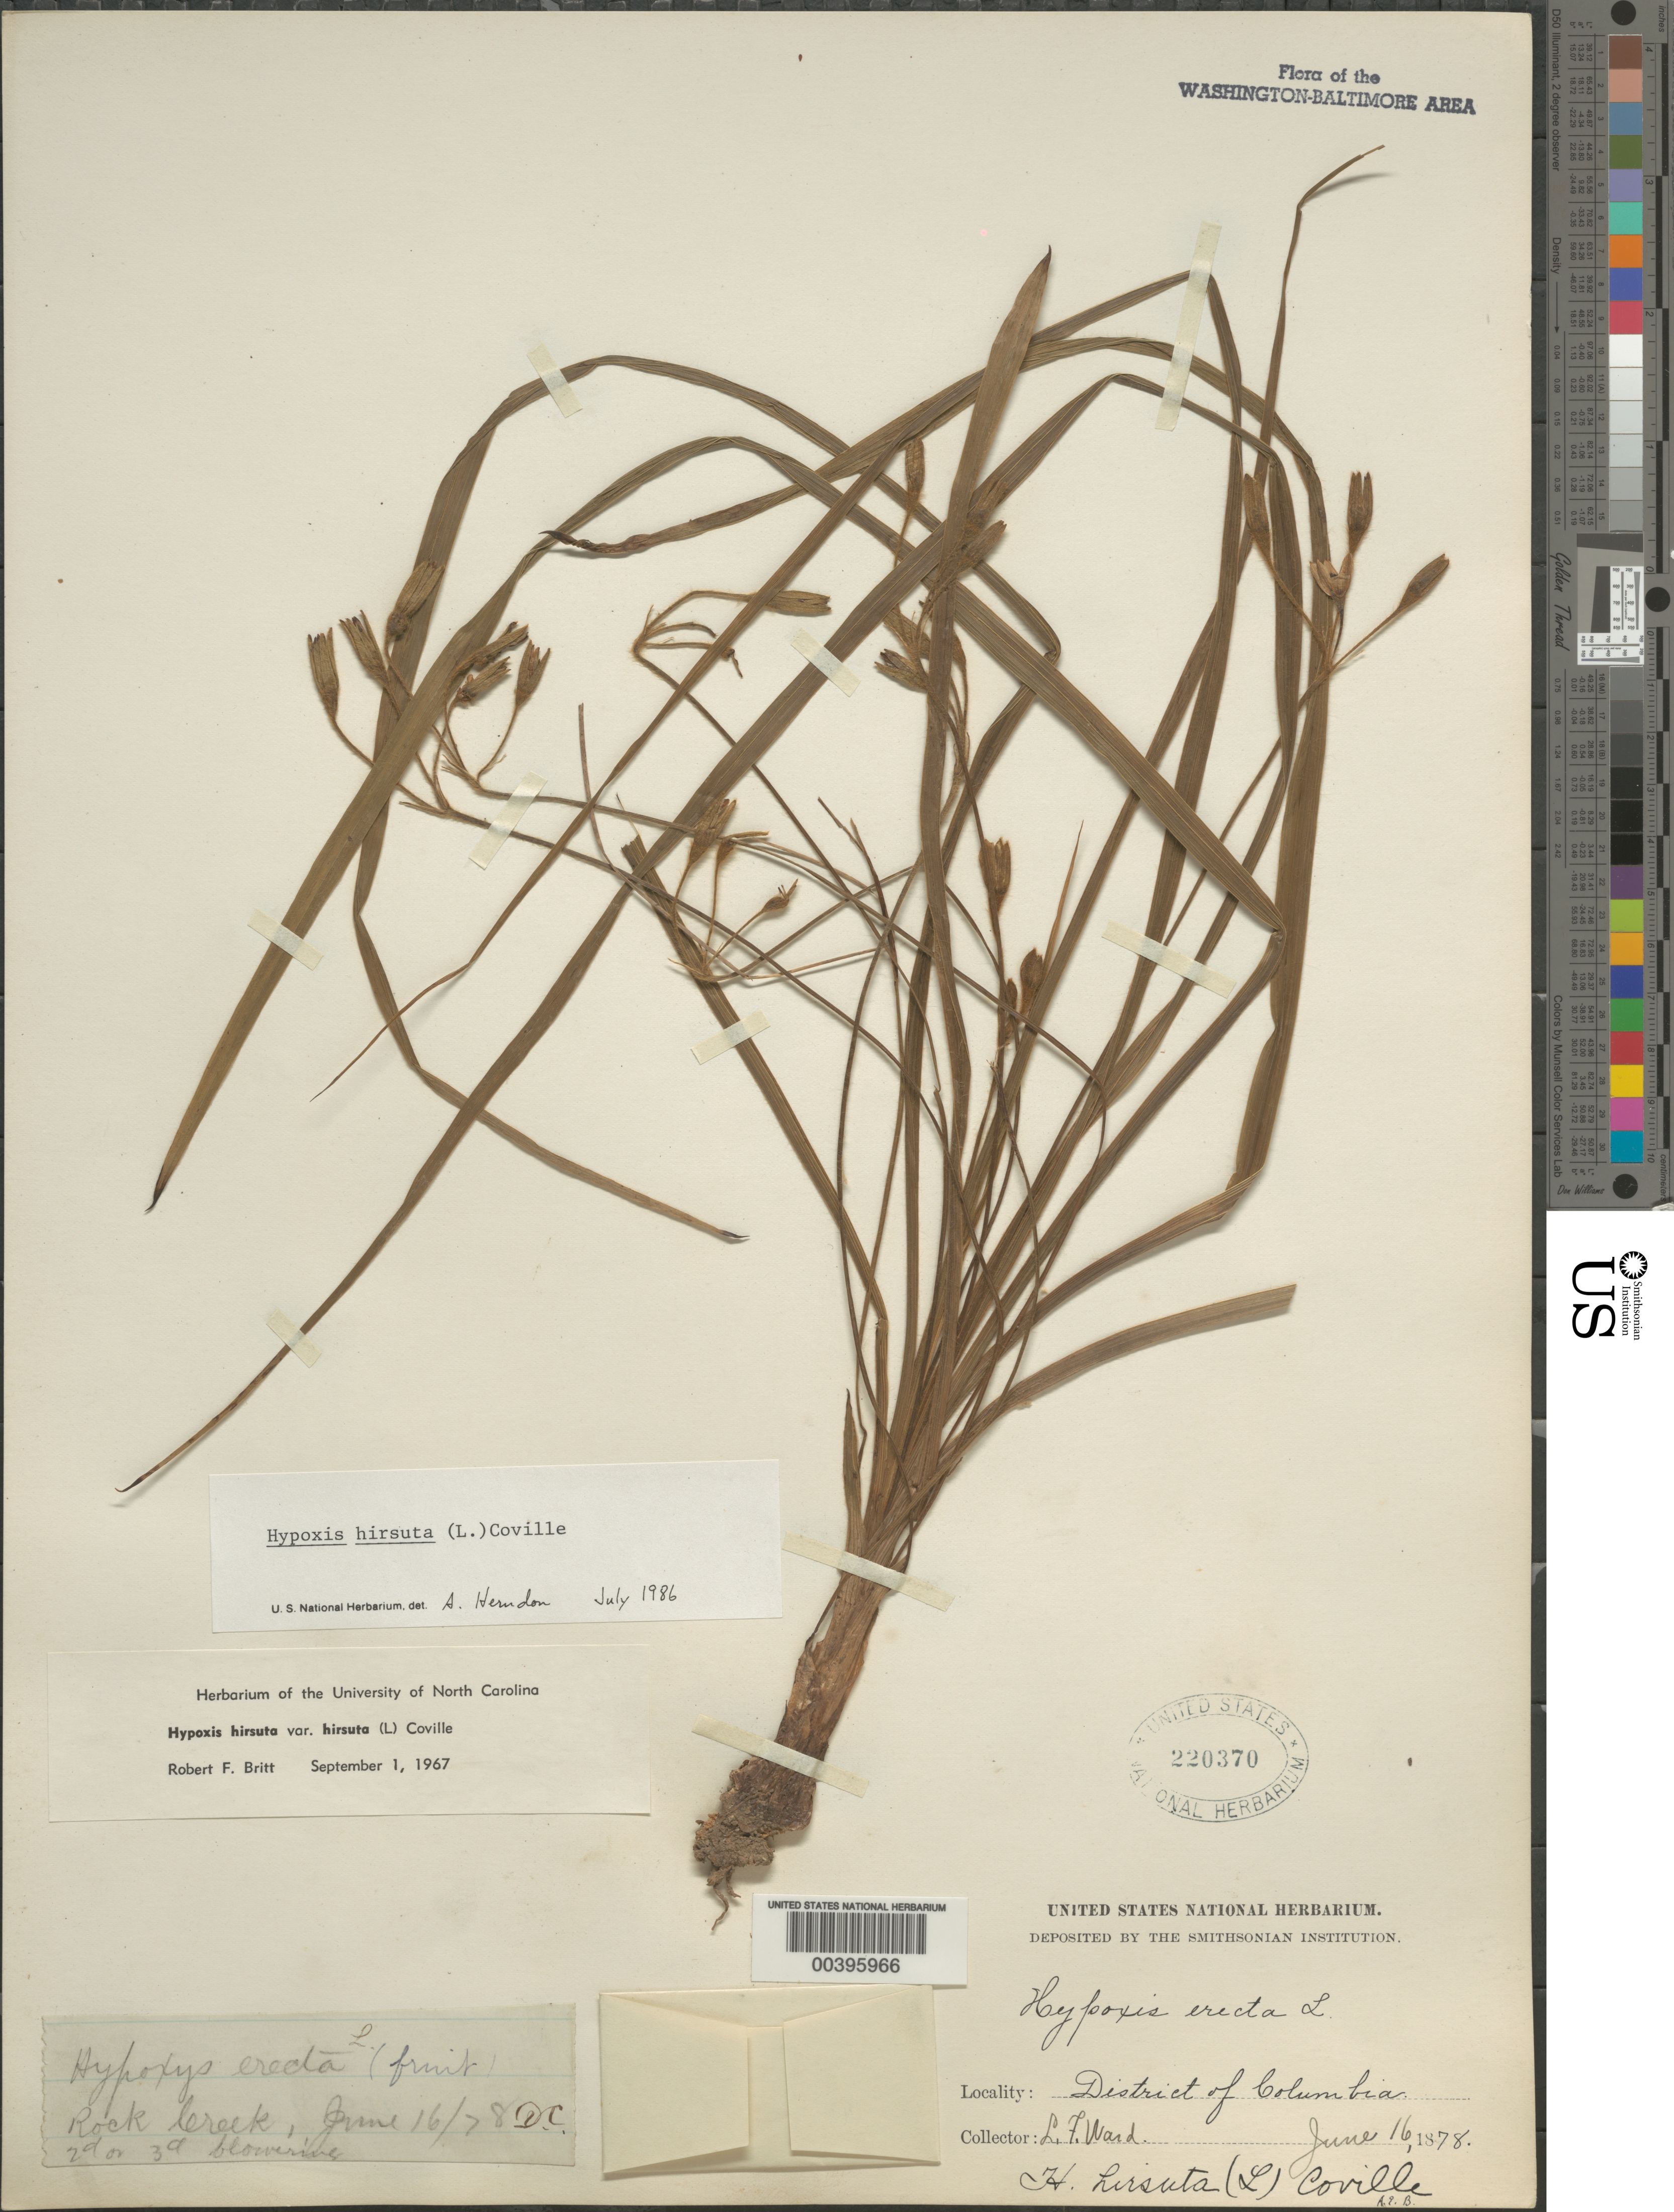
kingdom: Plantae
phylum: Tracheophyta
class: Liliopsida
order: Asparagales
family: Hypoxidaceae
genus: Hypoxis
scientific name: Hypoxis hirsuta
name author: (L.) Coville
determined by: Hambleton, E. J.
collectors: L. F. Ward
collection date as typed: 16 Jun 1878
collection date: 1878-06-16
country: United States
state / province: District of Columbia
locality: Rock Creek Rock Creek Park & vicinity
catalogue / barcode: US 220370